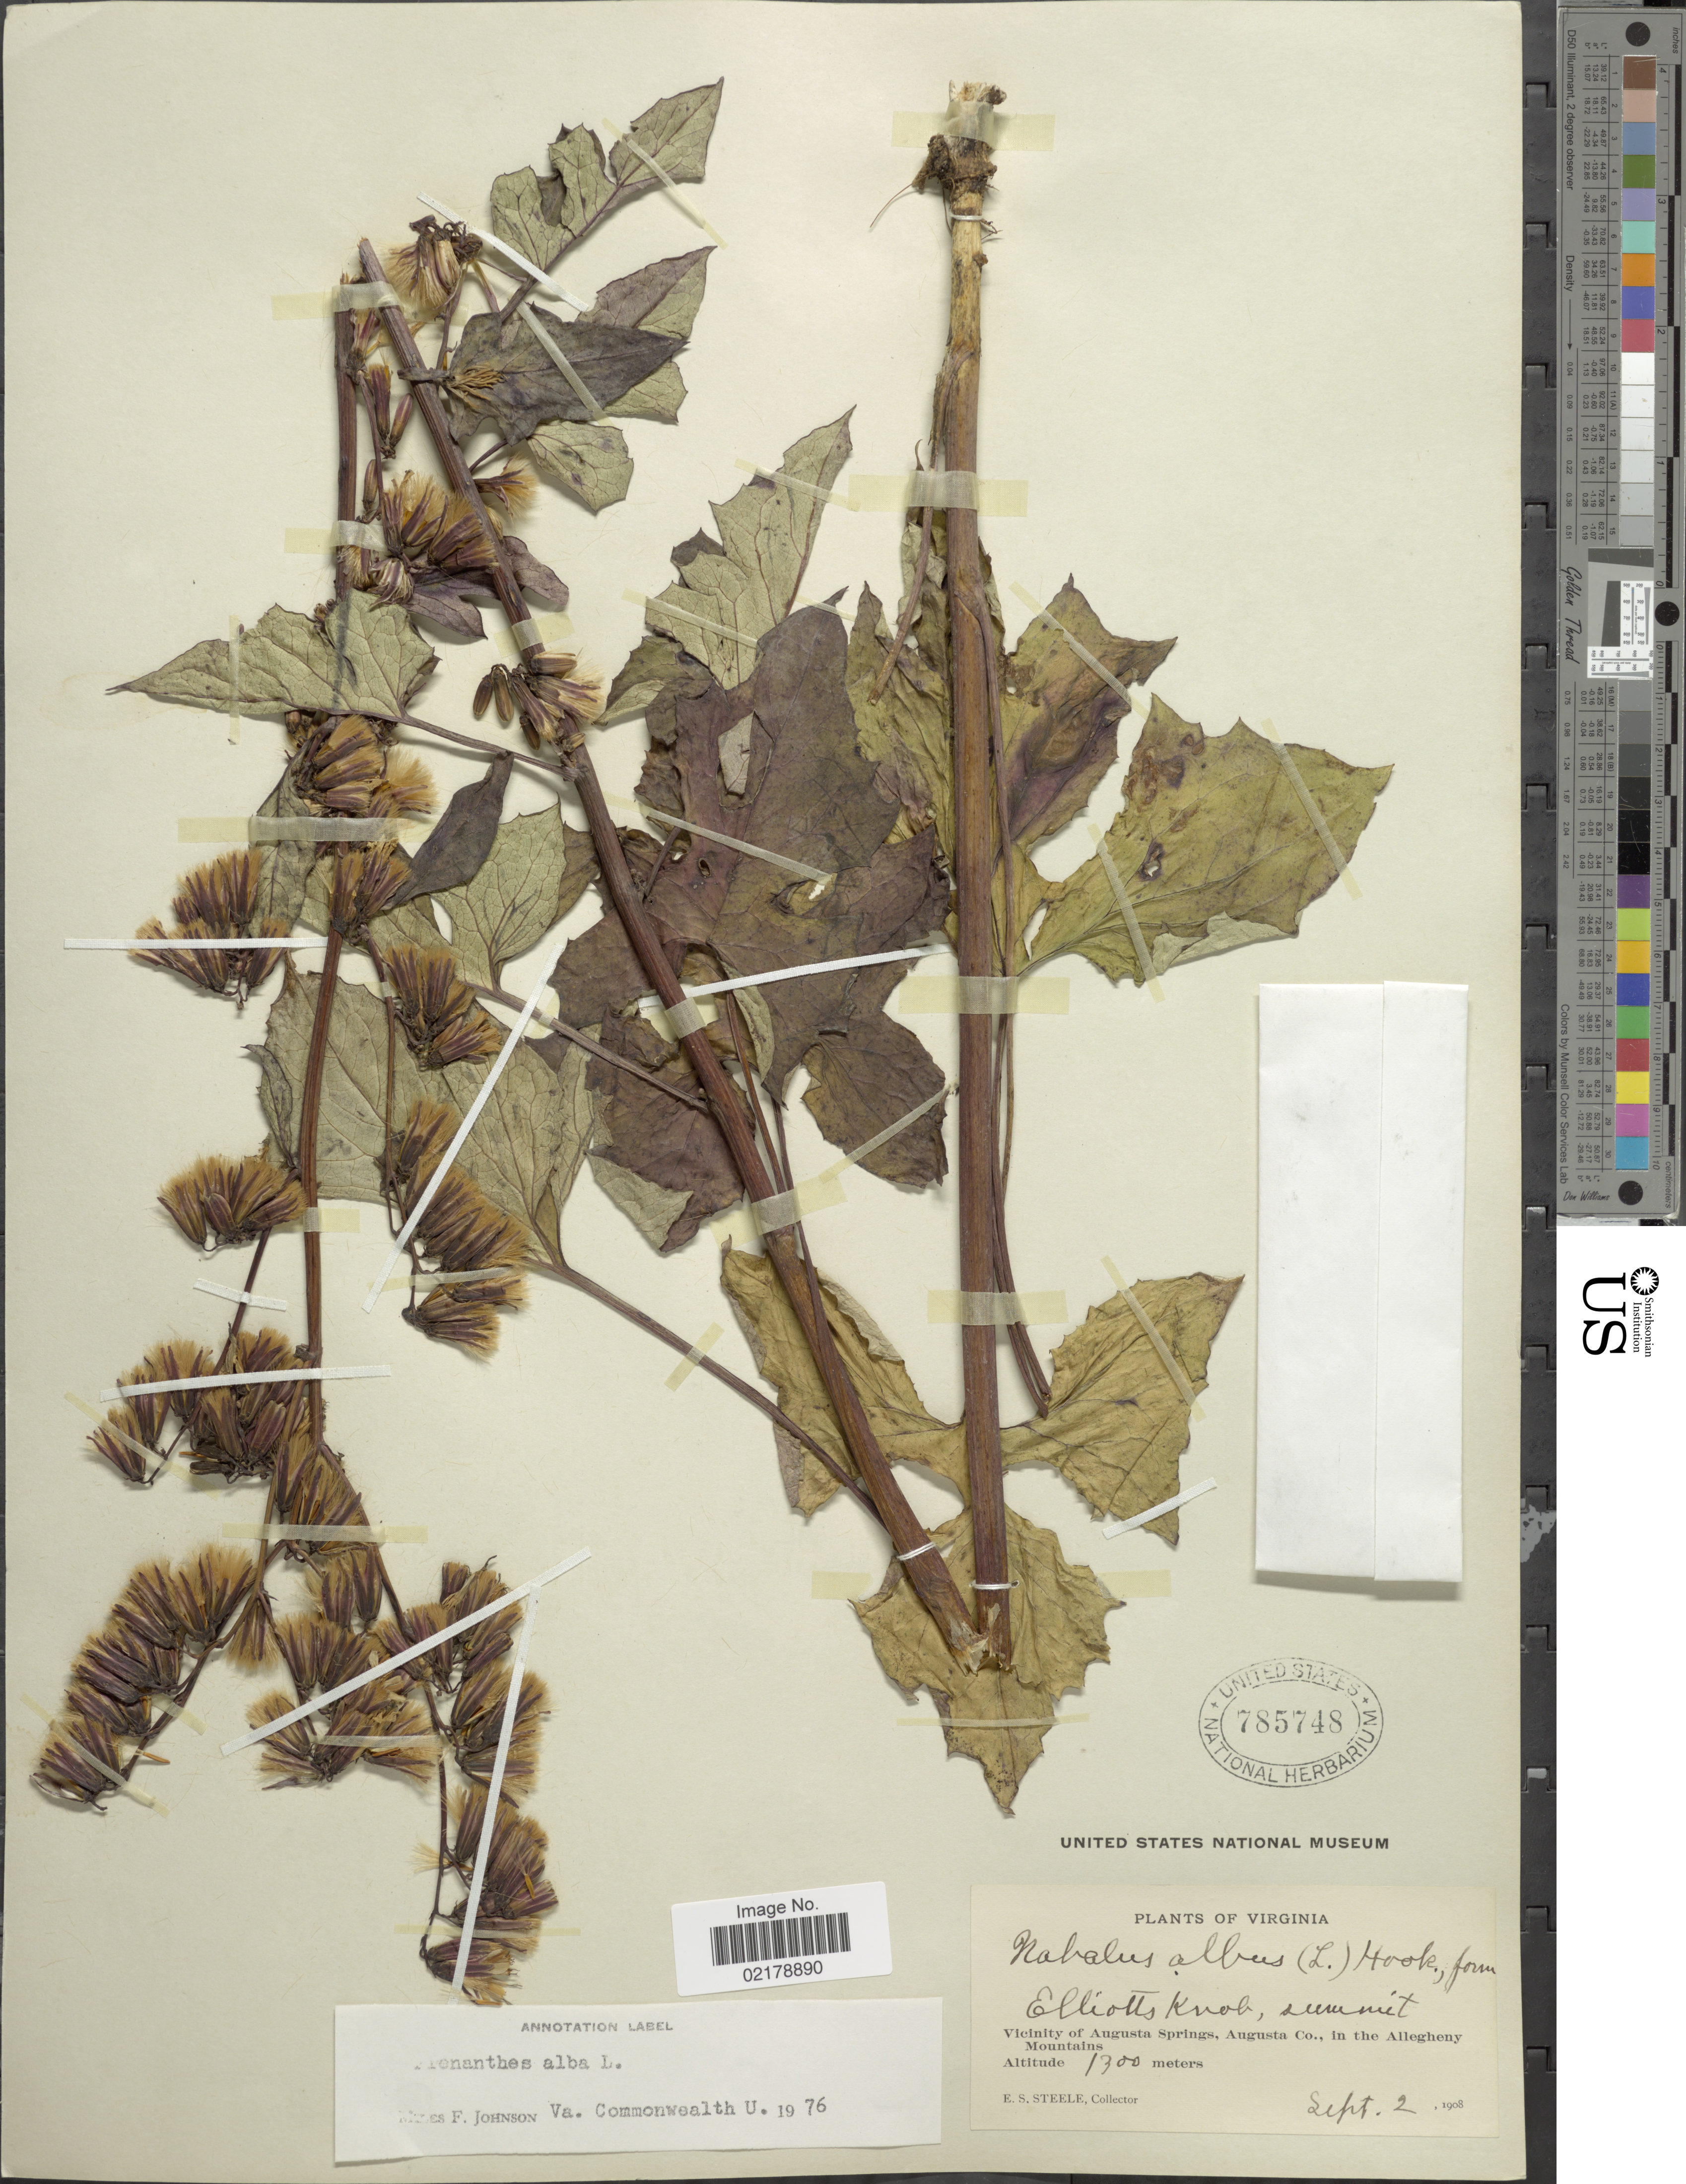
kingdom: Plantae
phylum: Tracheophyta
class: Magnoliopsida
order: Asterales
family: Asteraceae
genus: Nabalus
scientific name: Nabalus albus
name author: (L.) Hook.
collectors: E. Steele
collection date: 1908-09-02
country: United States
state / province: Virginia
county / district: Augusta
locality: Elliotts Knob, summit Vicinity of Augusta Springs, Augusta Co., in the Allegheny Mountains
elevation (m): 1300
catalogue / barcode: US 785748